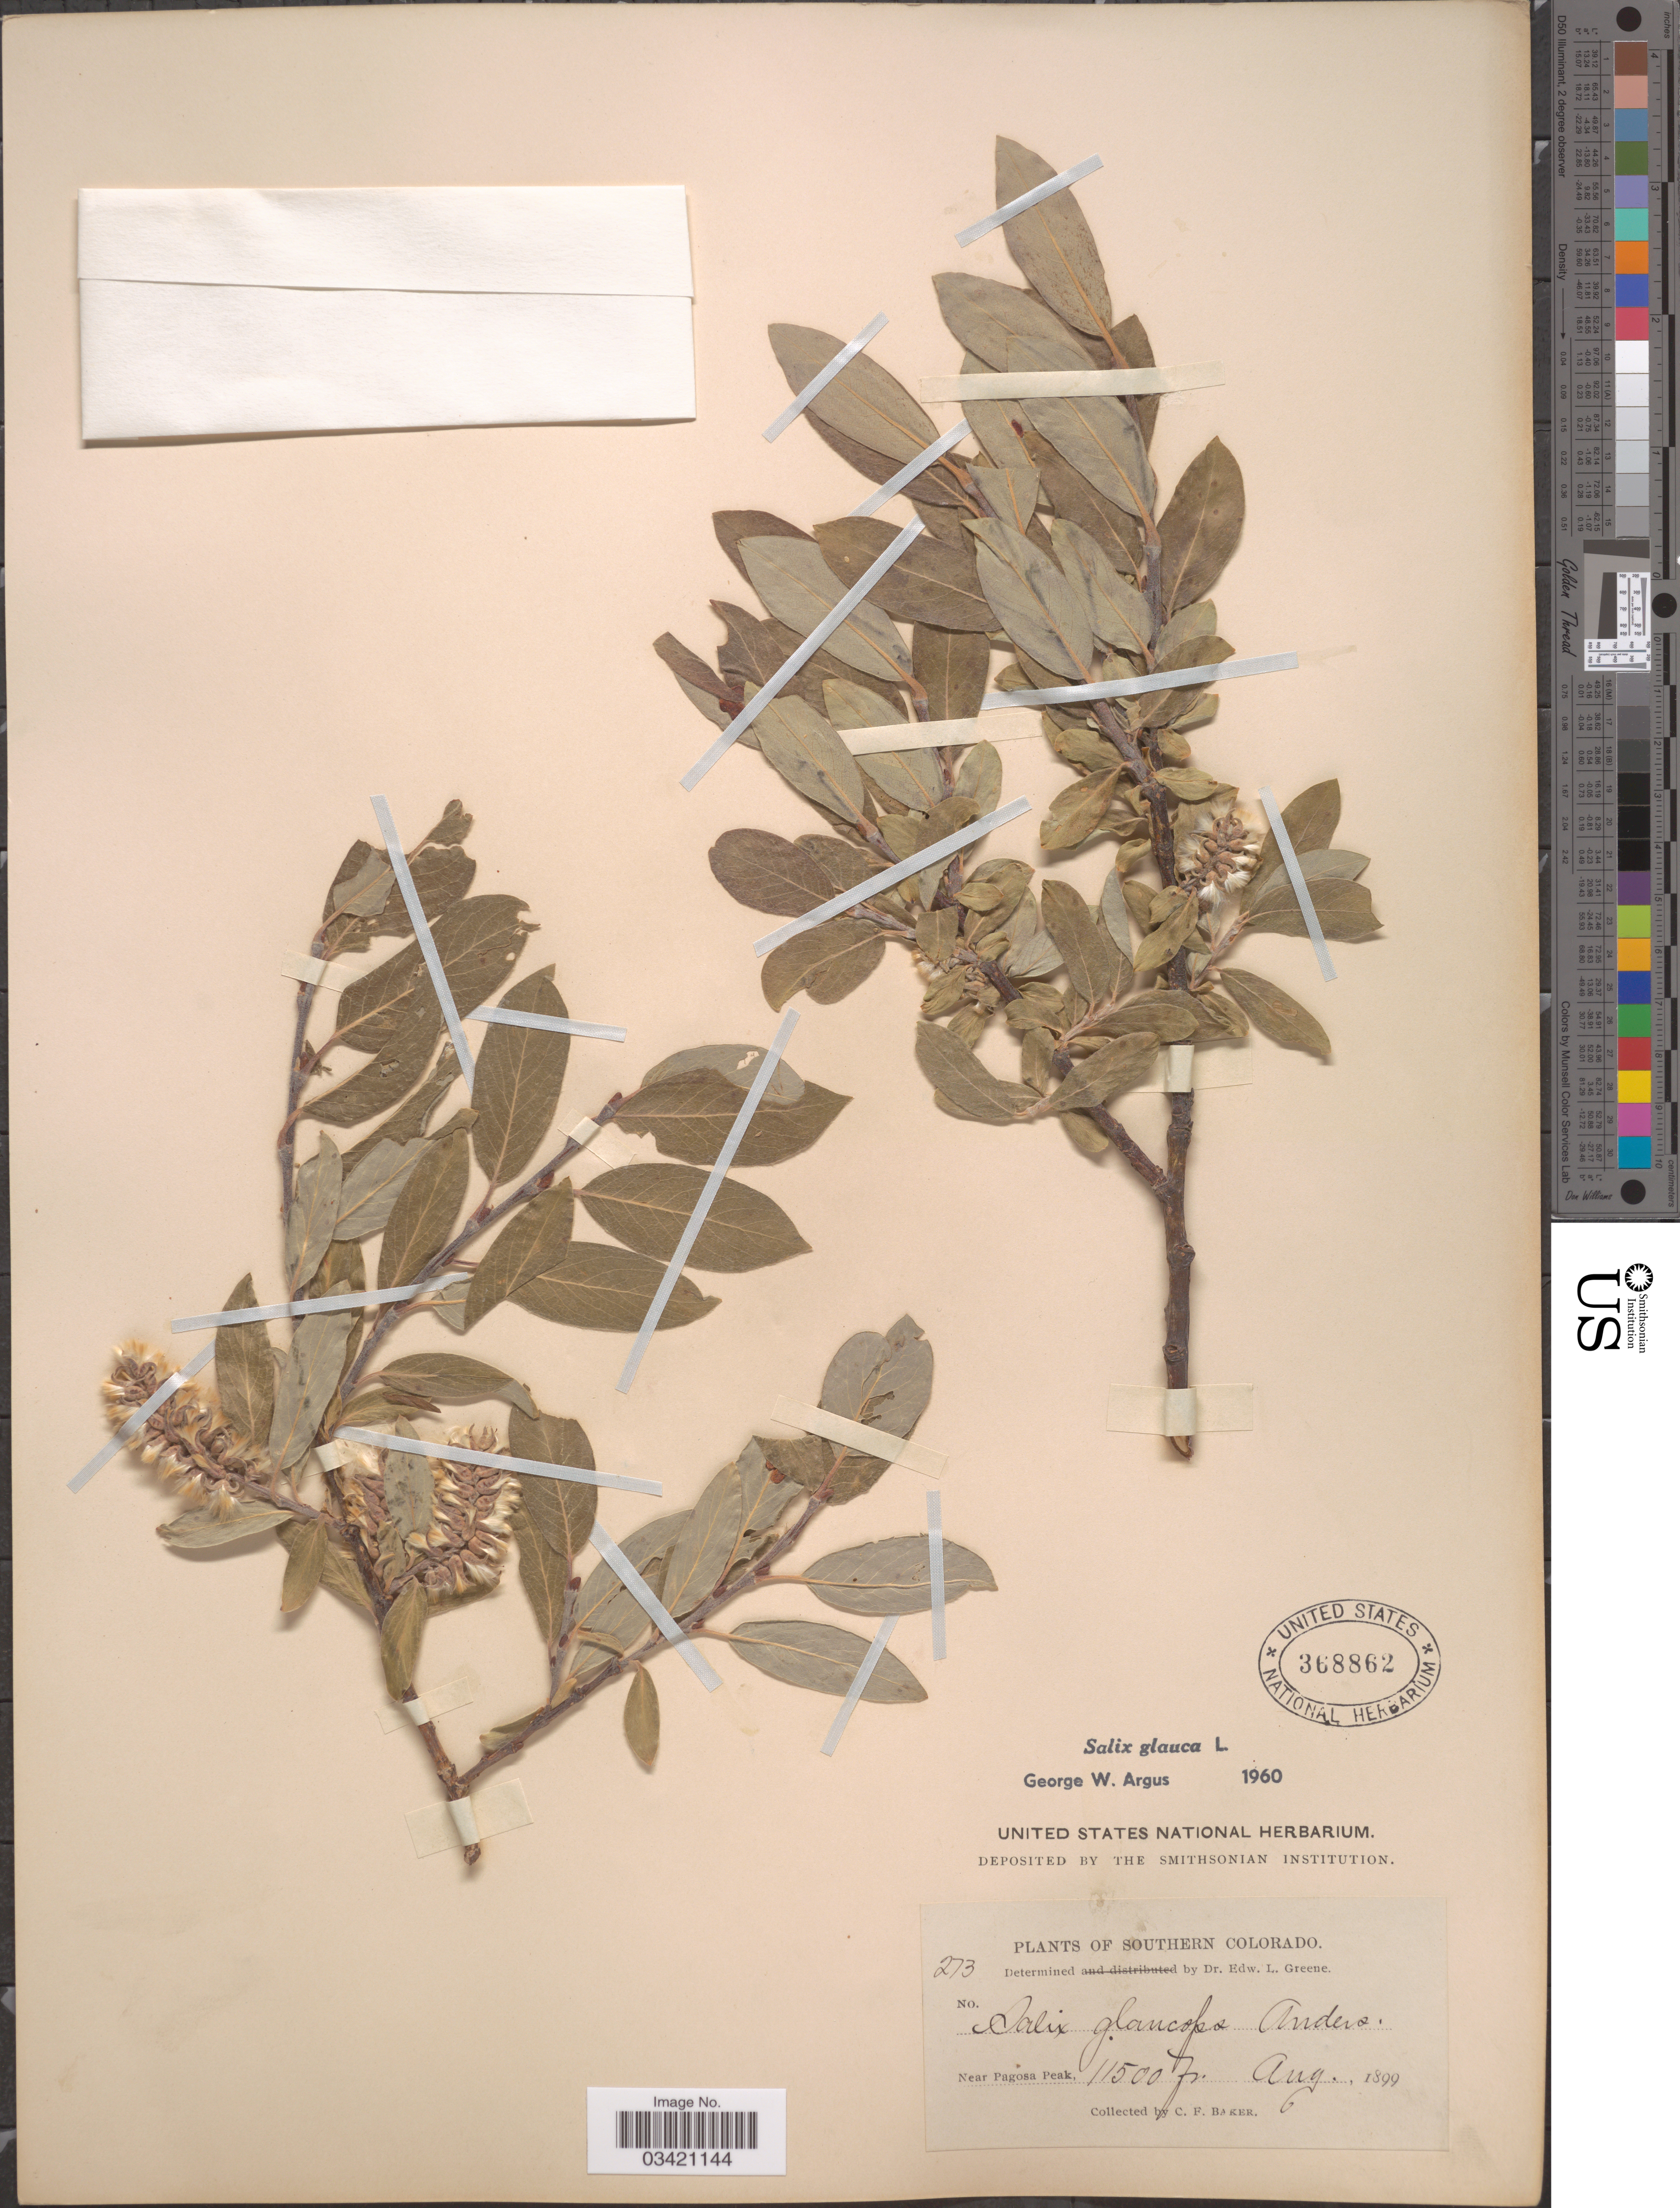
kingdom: Plantae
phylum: Tracheophyta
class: Magnoliopsida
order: Malpighiales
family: Salicaceae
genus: Salix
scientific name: Salix glauca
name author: L.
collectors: C. F. Baker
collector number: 273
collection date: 1899-08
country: United States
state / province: Colorado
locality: Southern Colorado. Near Pagosa Peak.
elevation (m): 3505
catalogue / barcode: US 368862